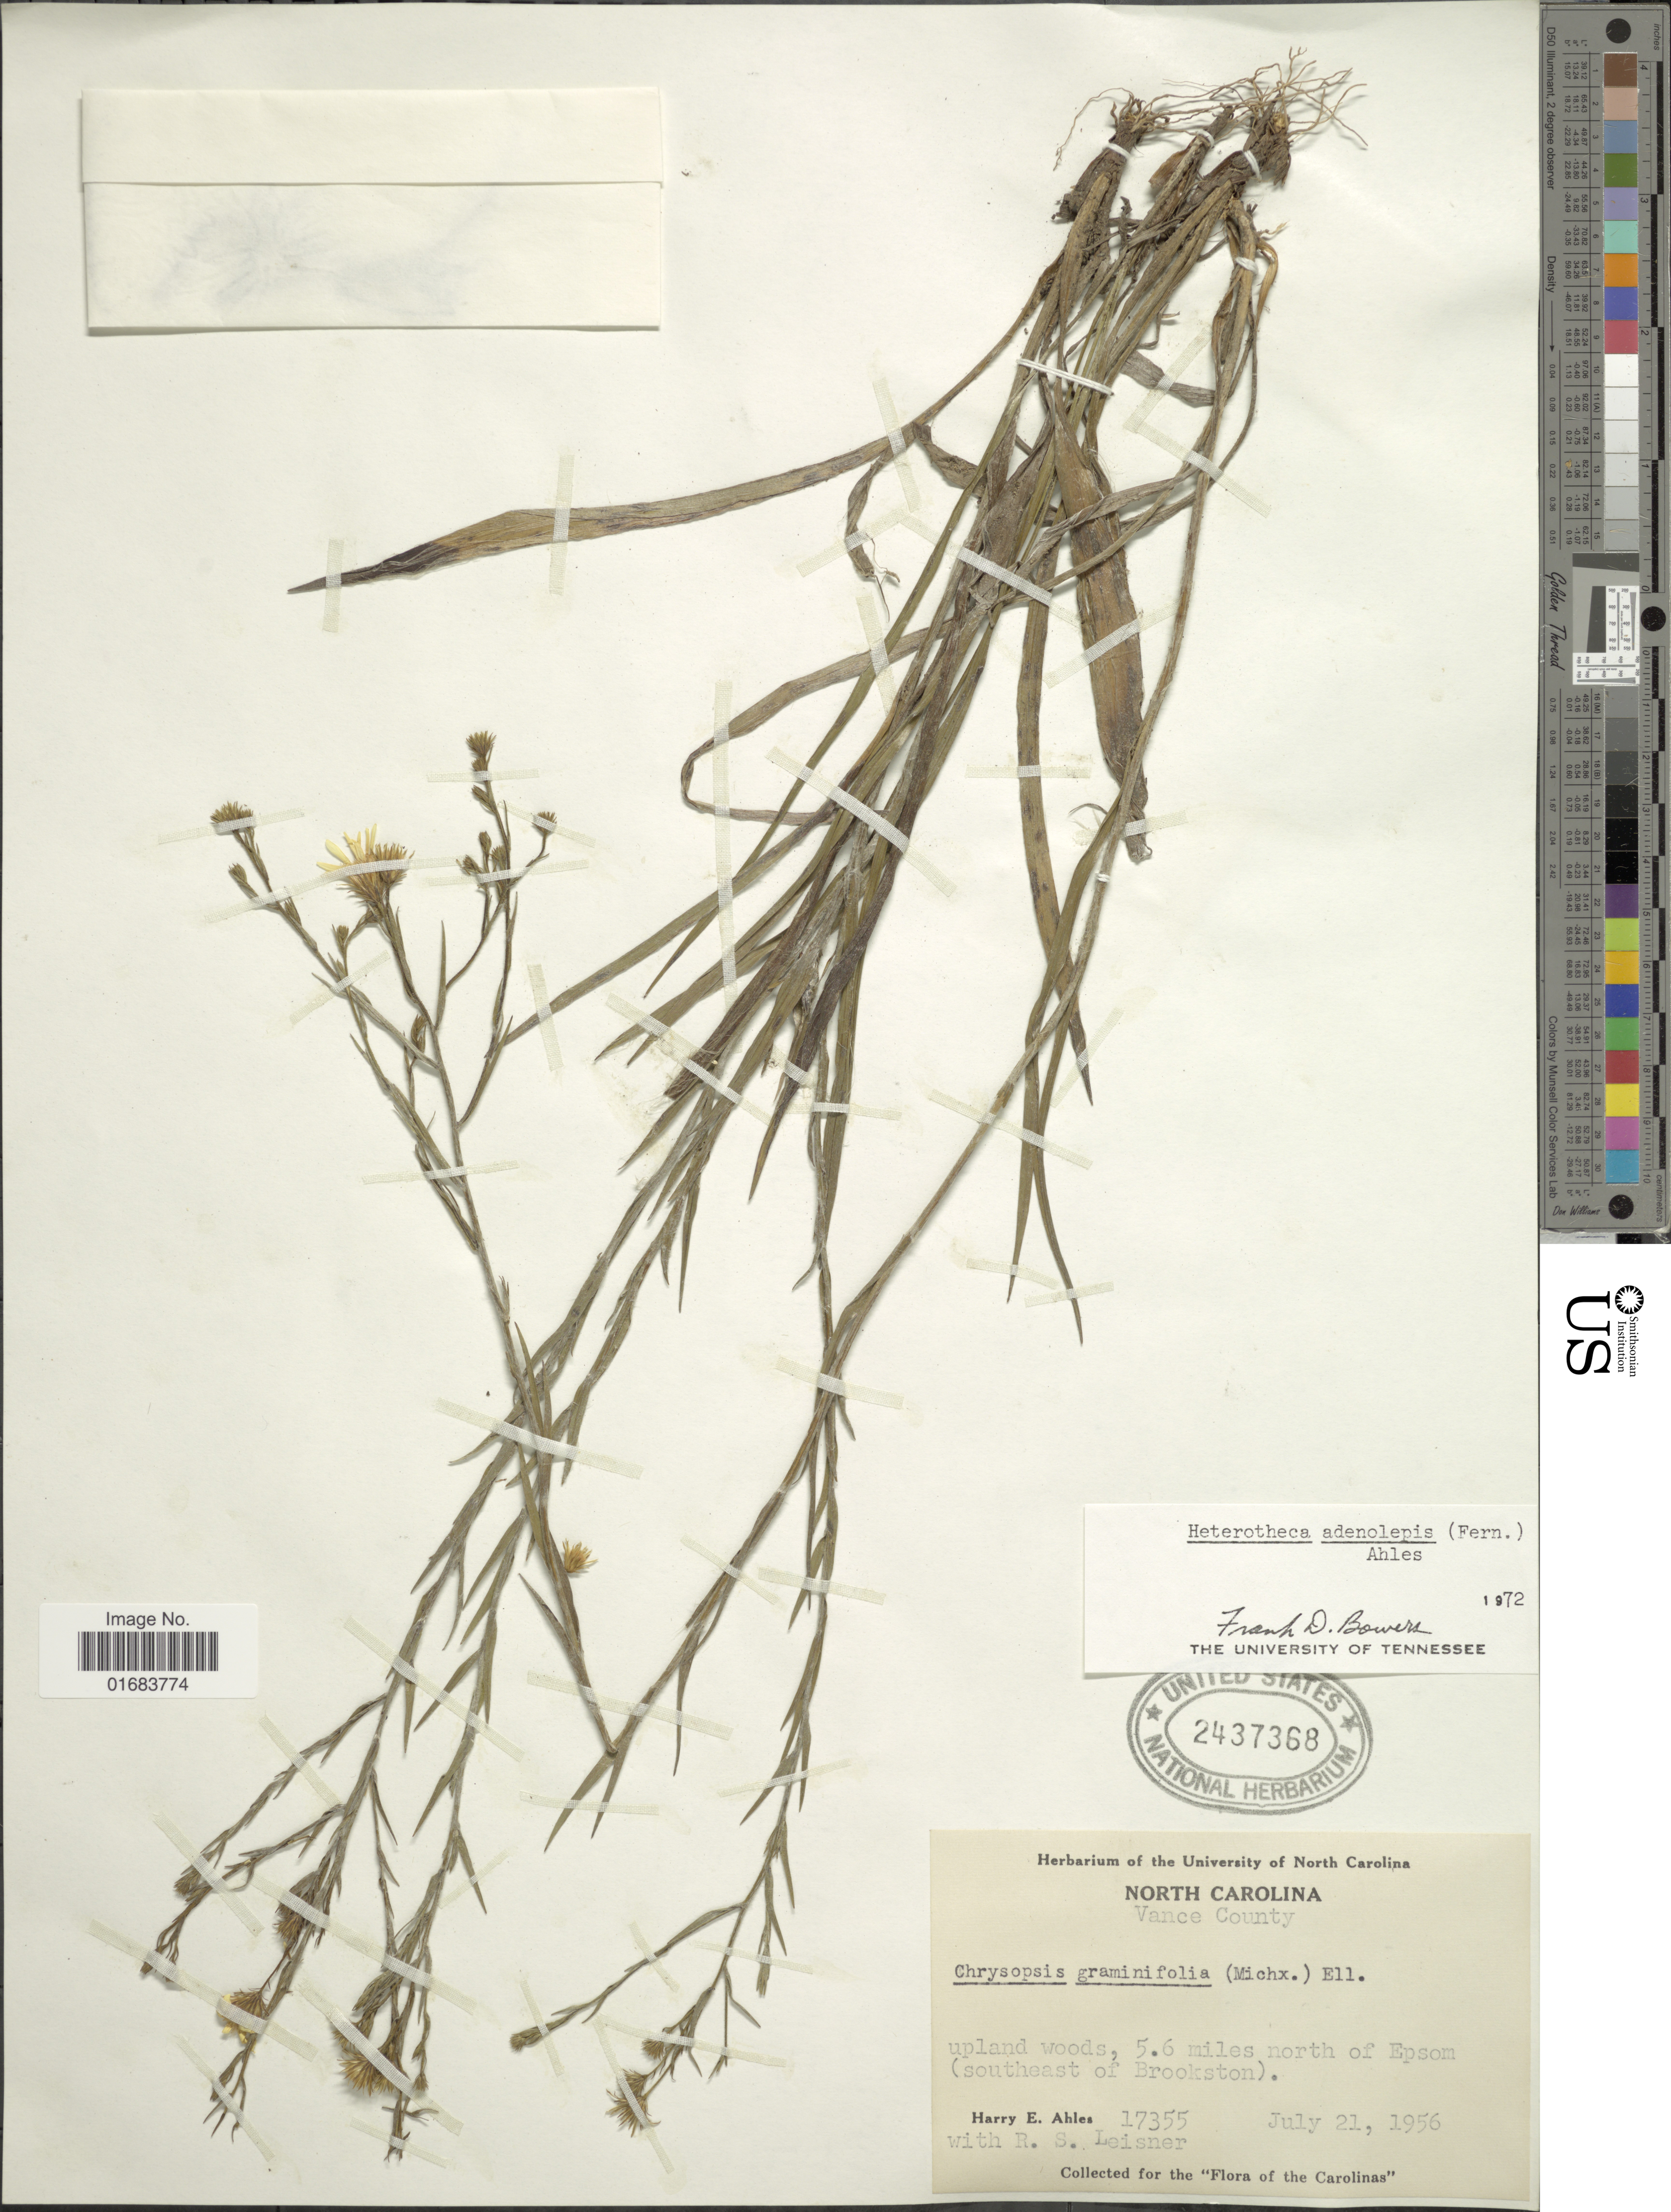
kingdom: Plantae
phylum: Tracheophyta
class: Magnoliopsida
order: Asterales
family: Asteraceae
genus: Pityopsis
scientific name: Pityopsis adenolepis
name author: (Fernald) Semple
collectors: H. E. Ahles & R. Leisner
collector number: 17355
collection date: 1956-07-21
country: United States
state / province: North Carolina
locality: The Carolinas, Vance County, 5.6 miles north of Epsom (southeast of Brookston).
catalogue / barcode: US 2437368